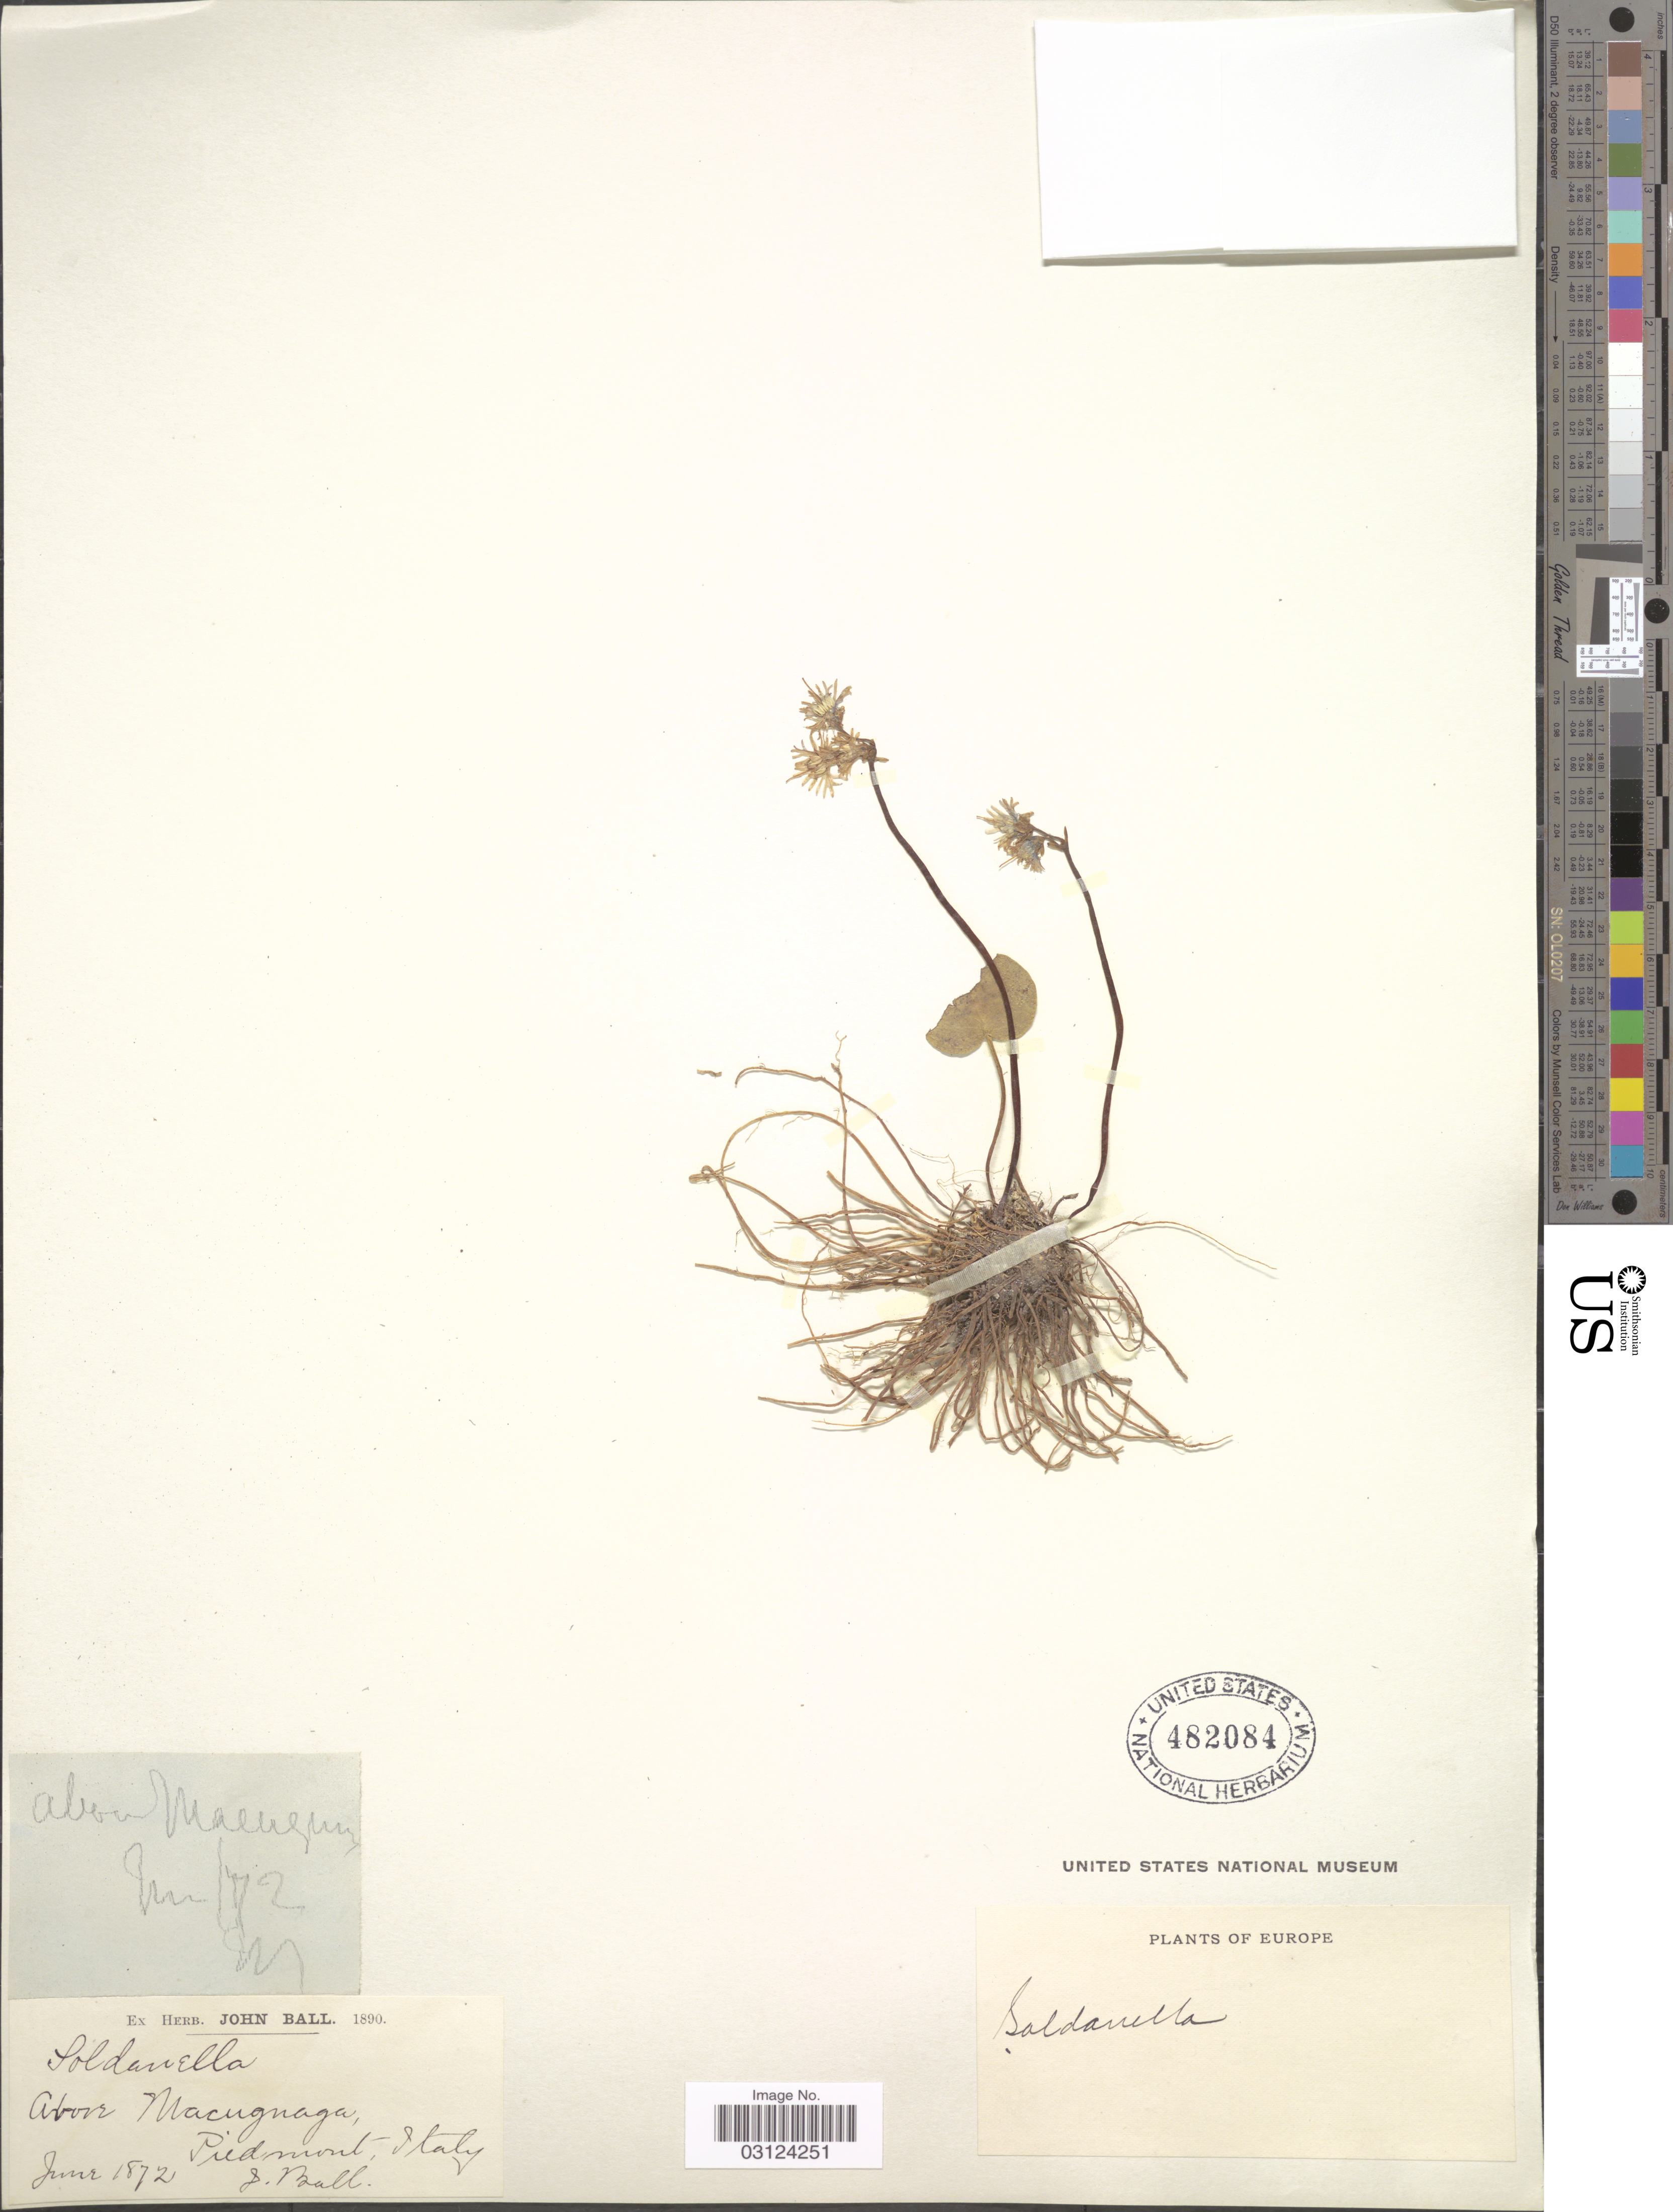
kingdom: Plantae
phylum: Tracheophyta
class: Magnoliopsida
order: Ericales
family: Primulaceae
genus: Soldanella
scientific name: Soldanella sp.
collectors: J. Ball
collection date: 1872-06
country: Italy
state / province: Piedmont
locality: Above Macugnaga.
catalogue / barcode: US 482084